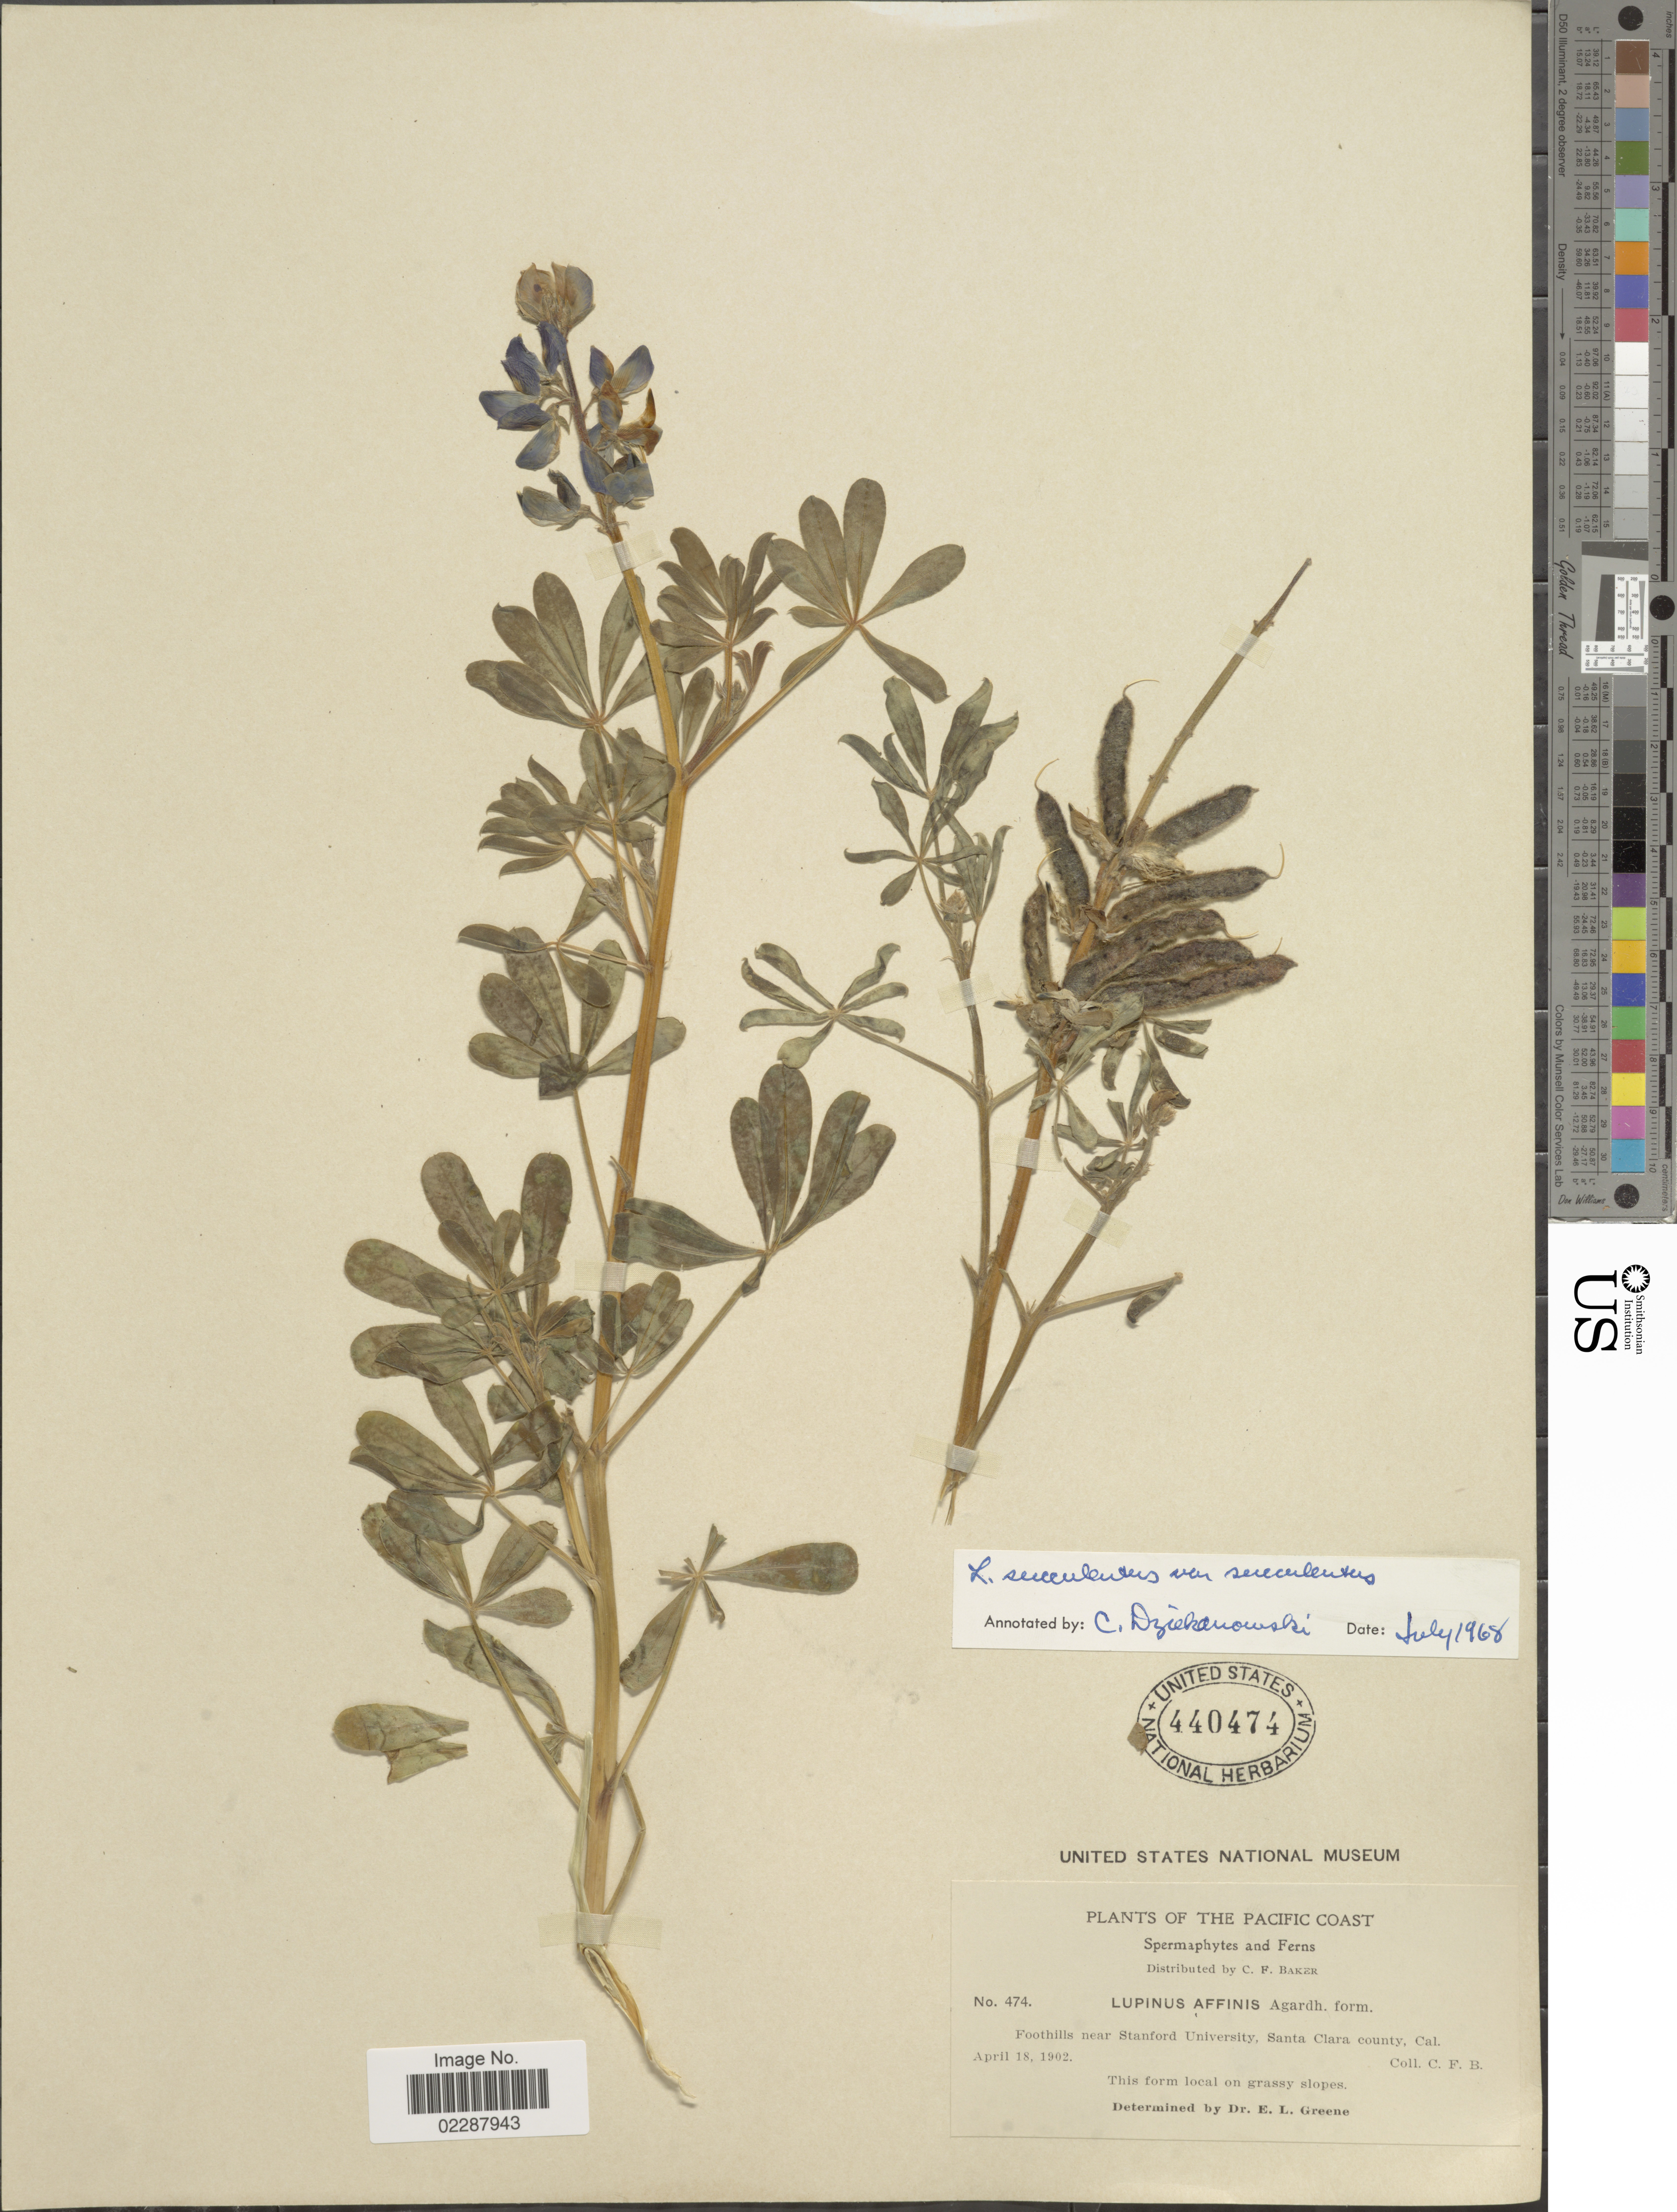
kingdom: Plantae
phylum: Tracheophyta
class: Magnoliopsida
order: Fabales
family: Fabaceae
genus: Lupinus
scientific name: Lupinus succulentus var. succulentus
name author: Douglas ex K. Koch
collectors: C. F. Baker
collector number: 474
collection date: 1902-04-18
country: United States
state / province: California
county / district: Santa Clara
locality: Pacific Coast, Foothills near Stanford University, Santa Clara county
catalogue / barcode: US 440474